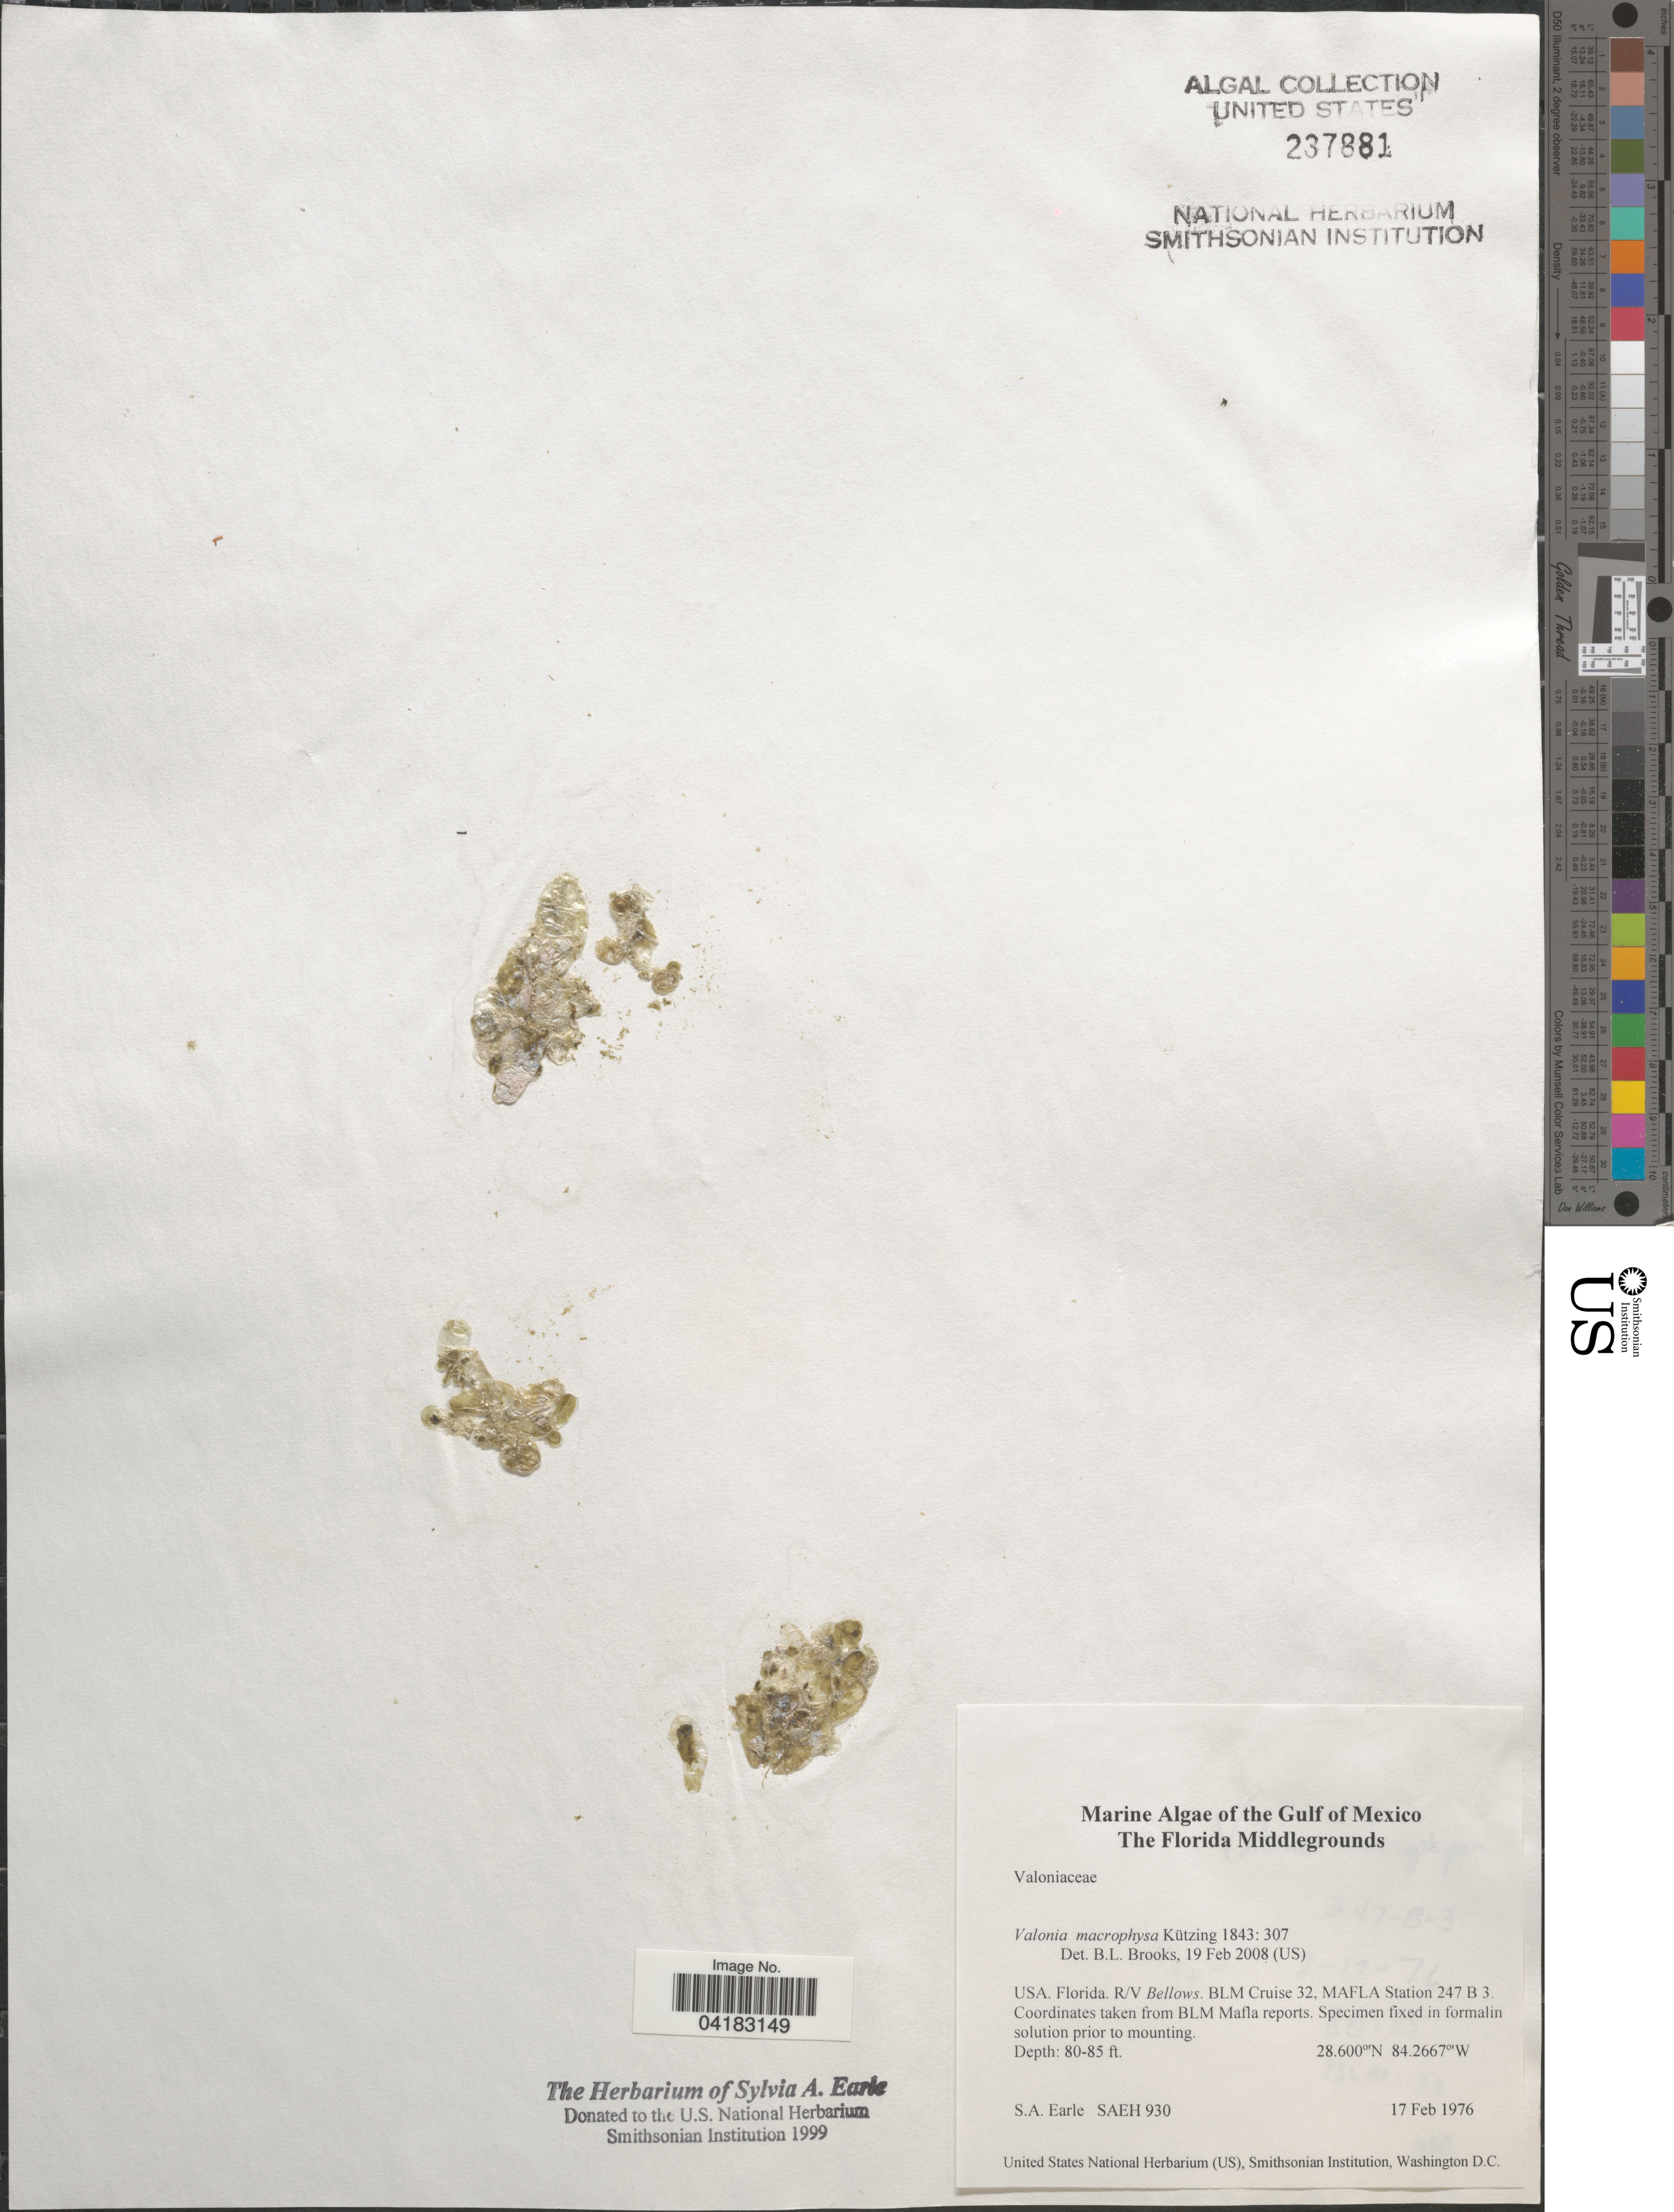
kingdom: Plantae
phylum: Chlorophyta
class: Ulvophyceae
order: Siphonocladales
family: Valoniaceae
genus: Valonia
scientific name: Valonia macrophysa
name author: Kütz.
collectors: S. A. Earle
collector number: SAEH930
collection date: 1976-02-17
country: United States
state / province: Florida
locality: Gulf of Mexico. The Florida Middlegrounds. R/V Bellows. BLM Cruise 32, MAFLA Station 247 B 3.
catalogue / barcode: US 237881